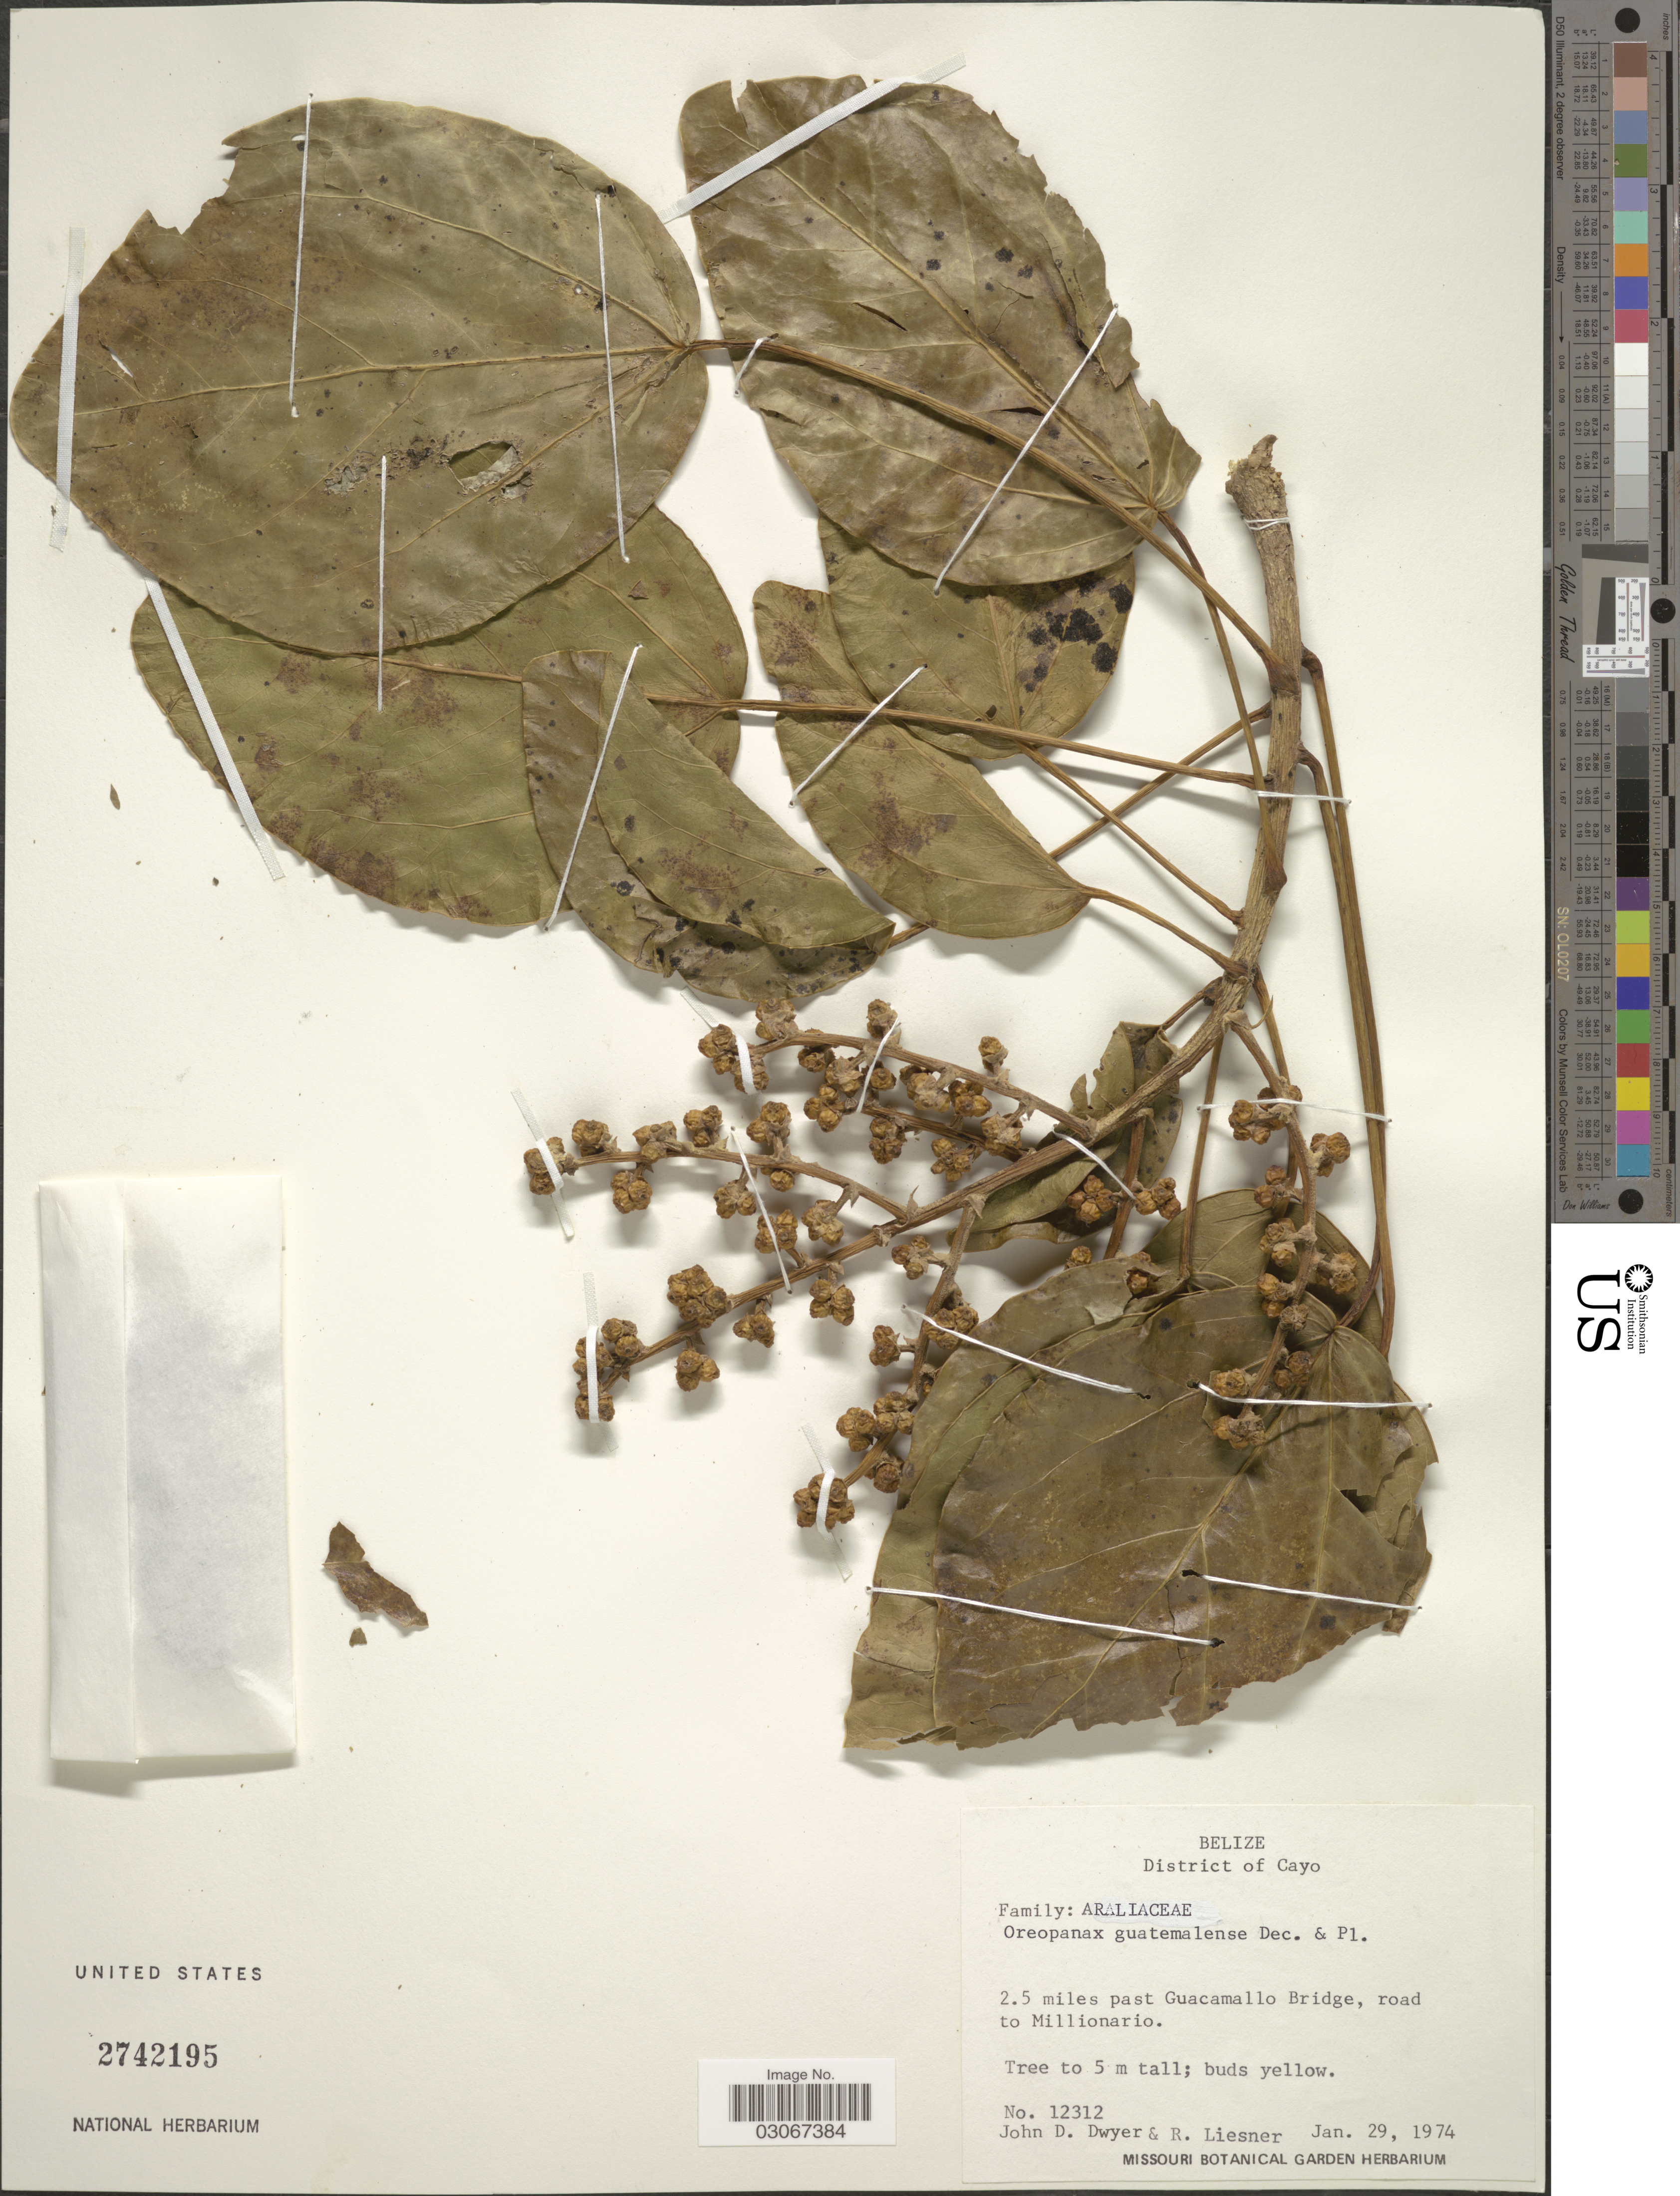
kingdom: Plantae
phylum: Tracheophyta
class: Magnoliopsida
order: Apiales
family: Araliaceae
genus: Oreopanax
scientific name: Oreopanax guatemalensis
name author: Decne. & Planch.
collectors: J. D. Dwyer & R. L. Liesner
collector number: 12312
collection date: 1974-01-29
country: Belize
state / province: Cayo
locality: District of Cayo, 2.5 mile past Guacamallo Bridge, road to Millionario.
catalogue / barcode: US 2742195